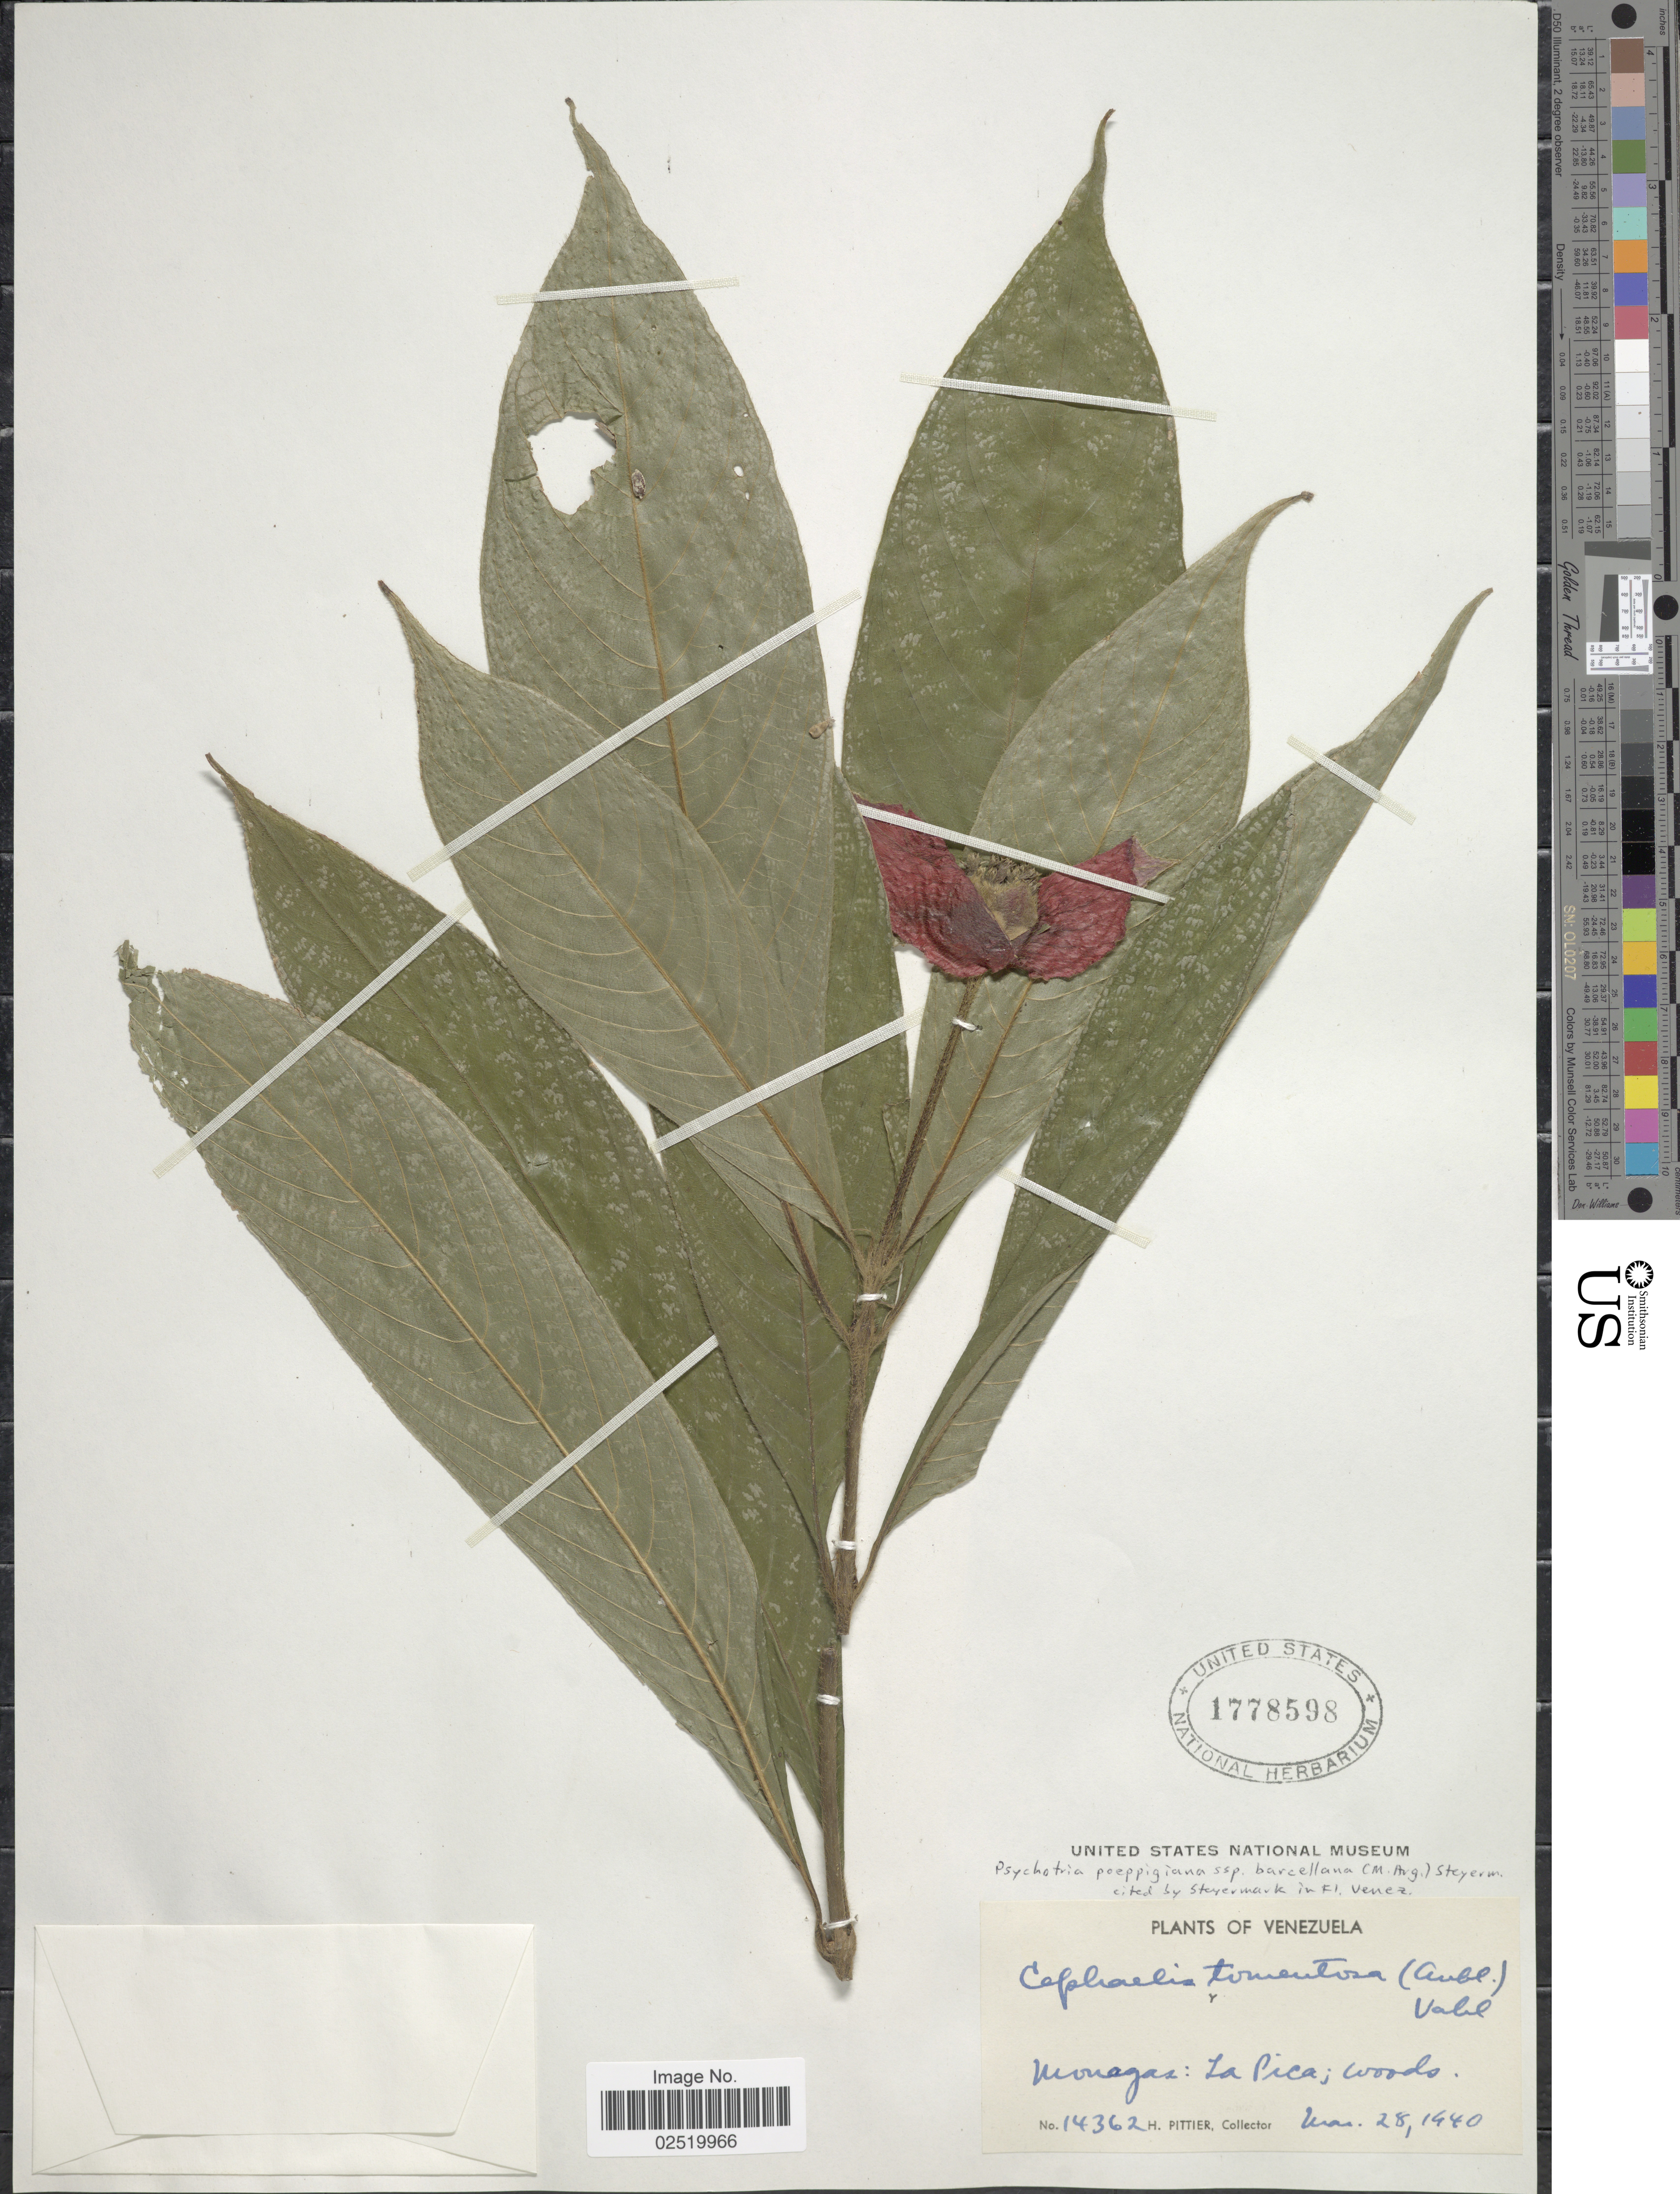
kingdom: Plantae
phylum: Tracheophyta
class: Magnoliopsida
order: Gentianales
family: Rubiaceae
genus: Psychotria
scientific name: Psychotria poeppigiana subsp. barcellana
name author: (Müll. Arg.) Steyerm.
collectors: H. F. Pittier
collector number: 14362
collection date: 1940-03-28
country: Venezuela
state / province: Monagas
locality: La Pica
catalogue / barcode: US 1778598